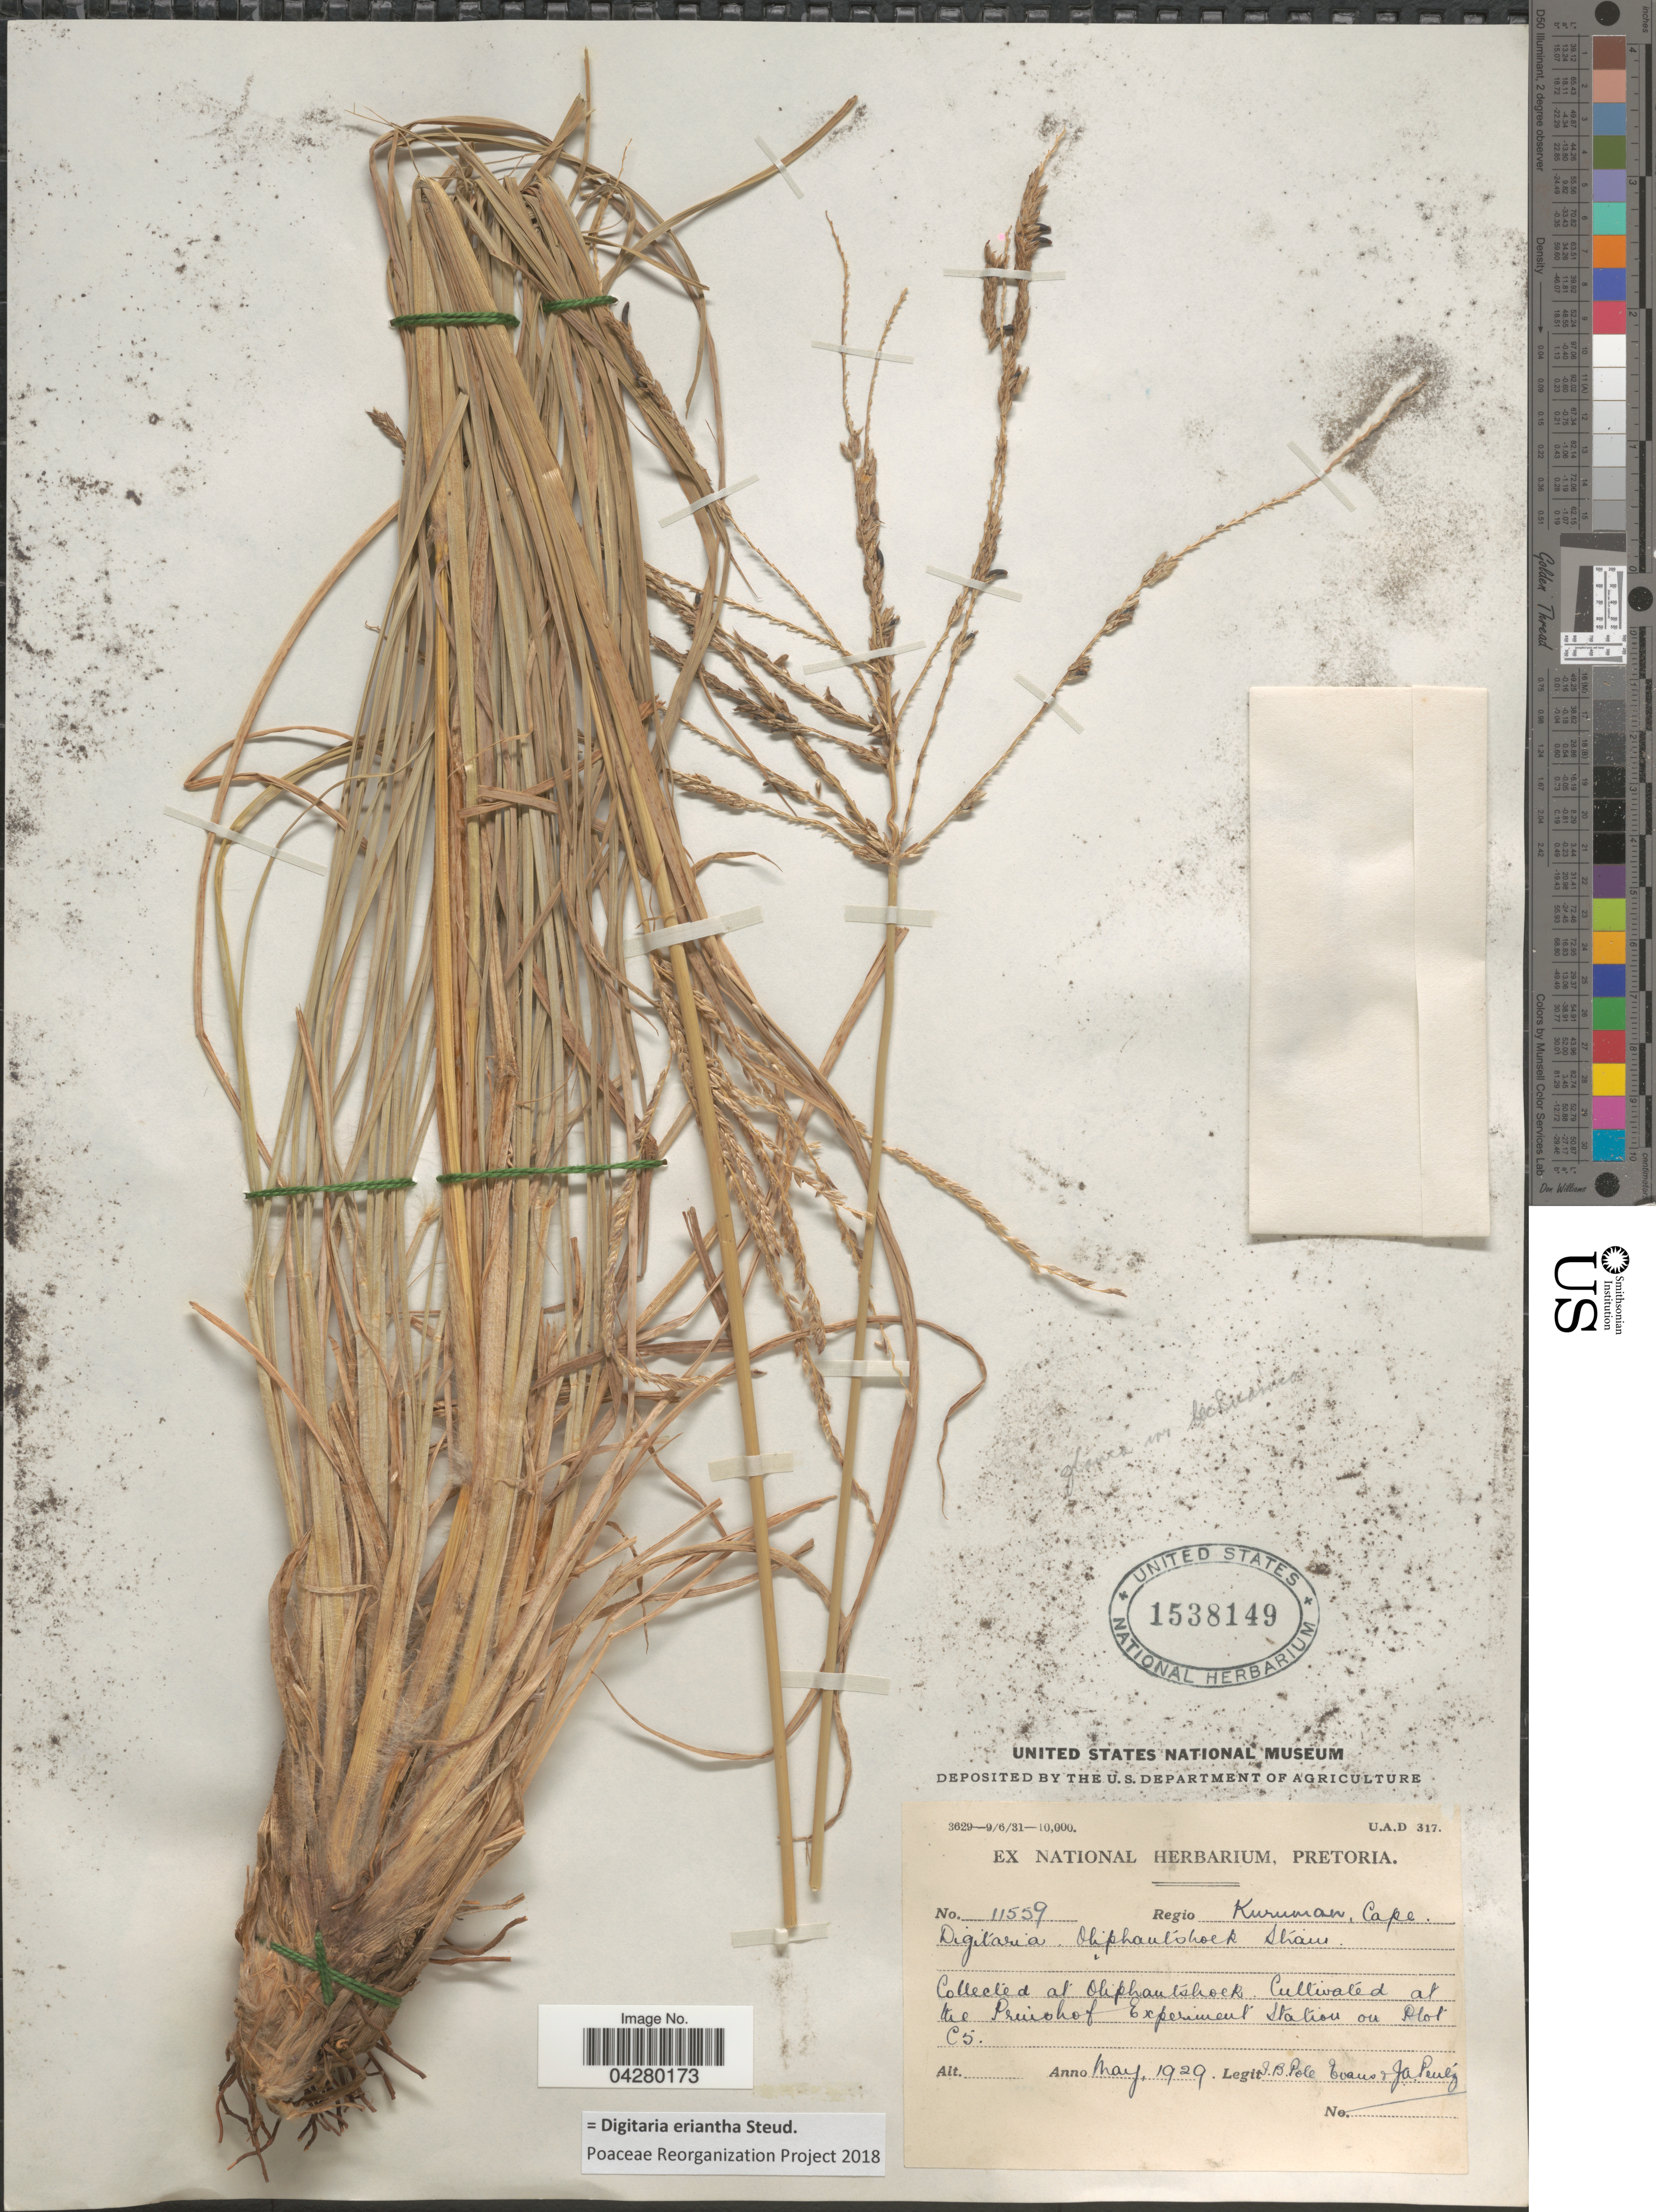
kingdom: Plantae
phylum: Tracheophyta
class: Liliopsida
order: Poales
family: Poaceae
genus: Digitaria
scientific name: Digitaria eriantha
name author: Steud.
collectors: I. B. Pole-Evans & J. Pentz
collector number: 11559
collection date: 1929-05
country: South Africa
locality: Cultivated at the Prinshof Experiment Station on Plot C5.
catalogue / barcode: US 1538149